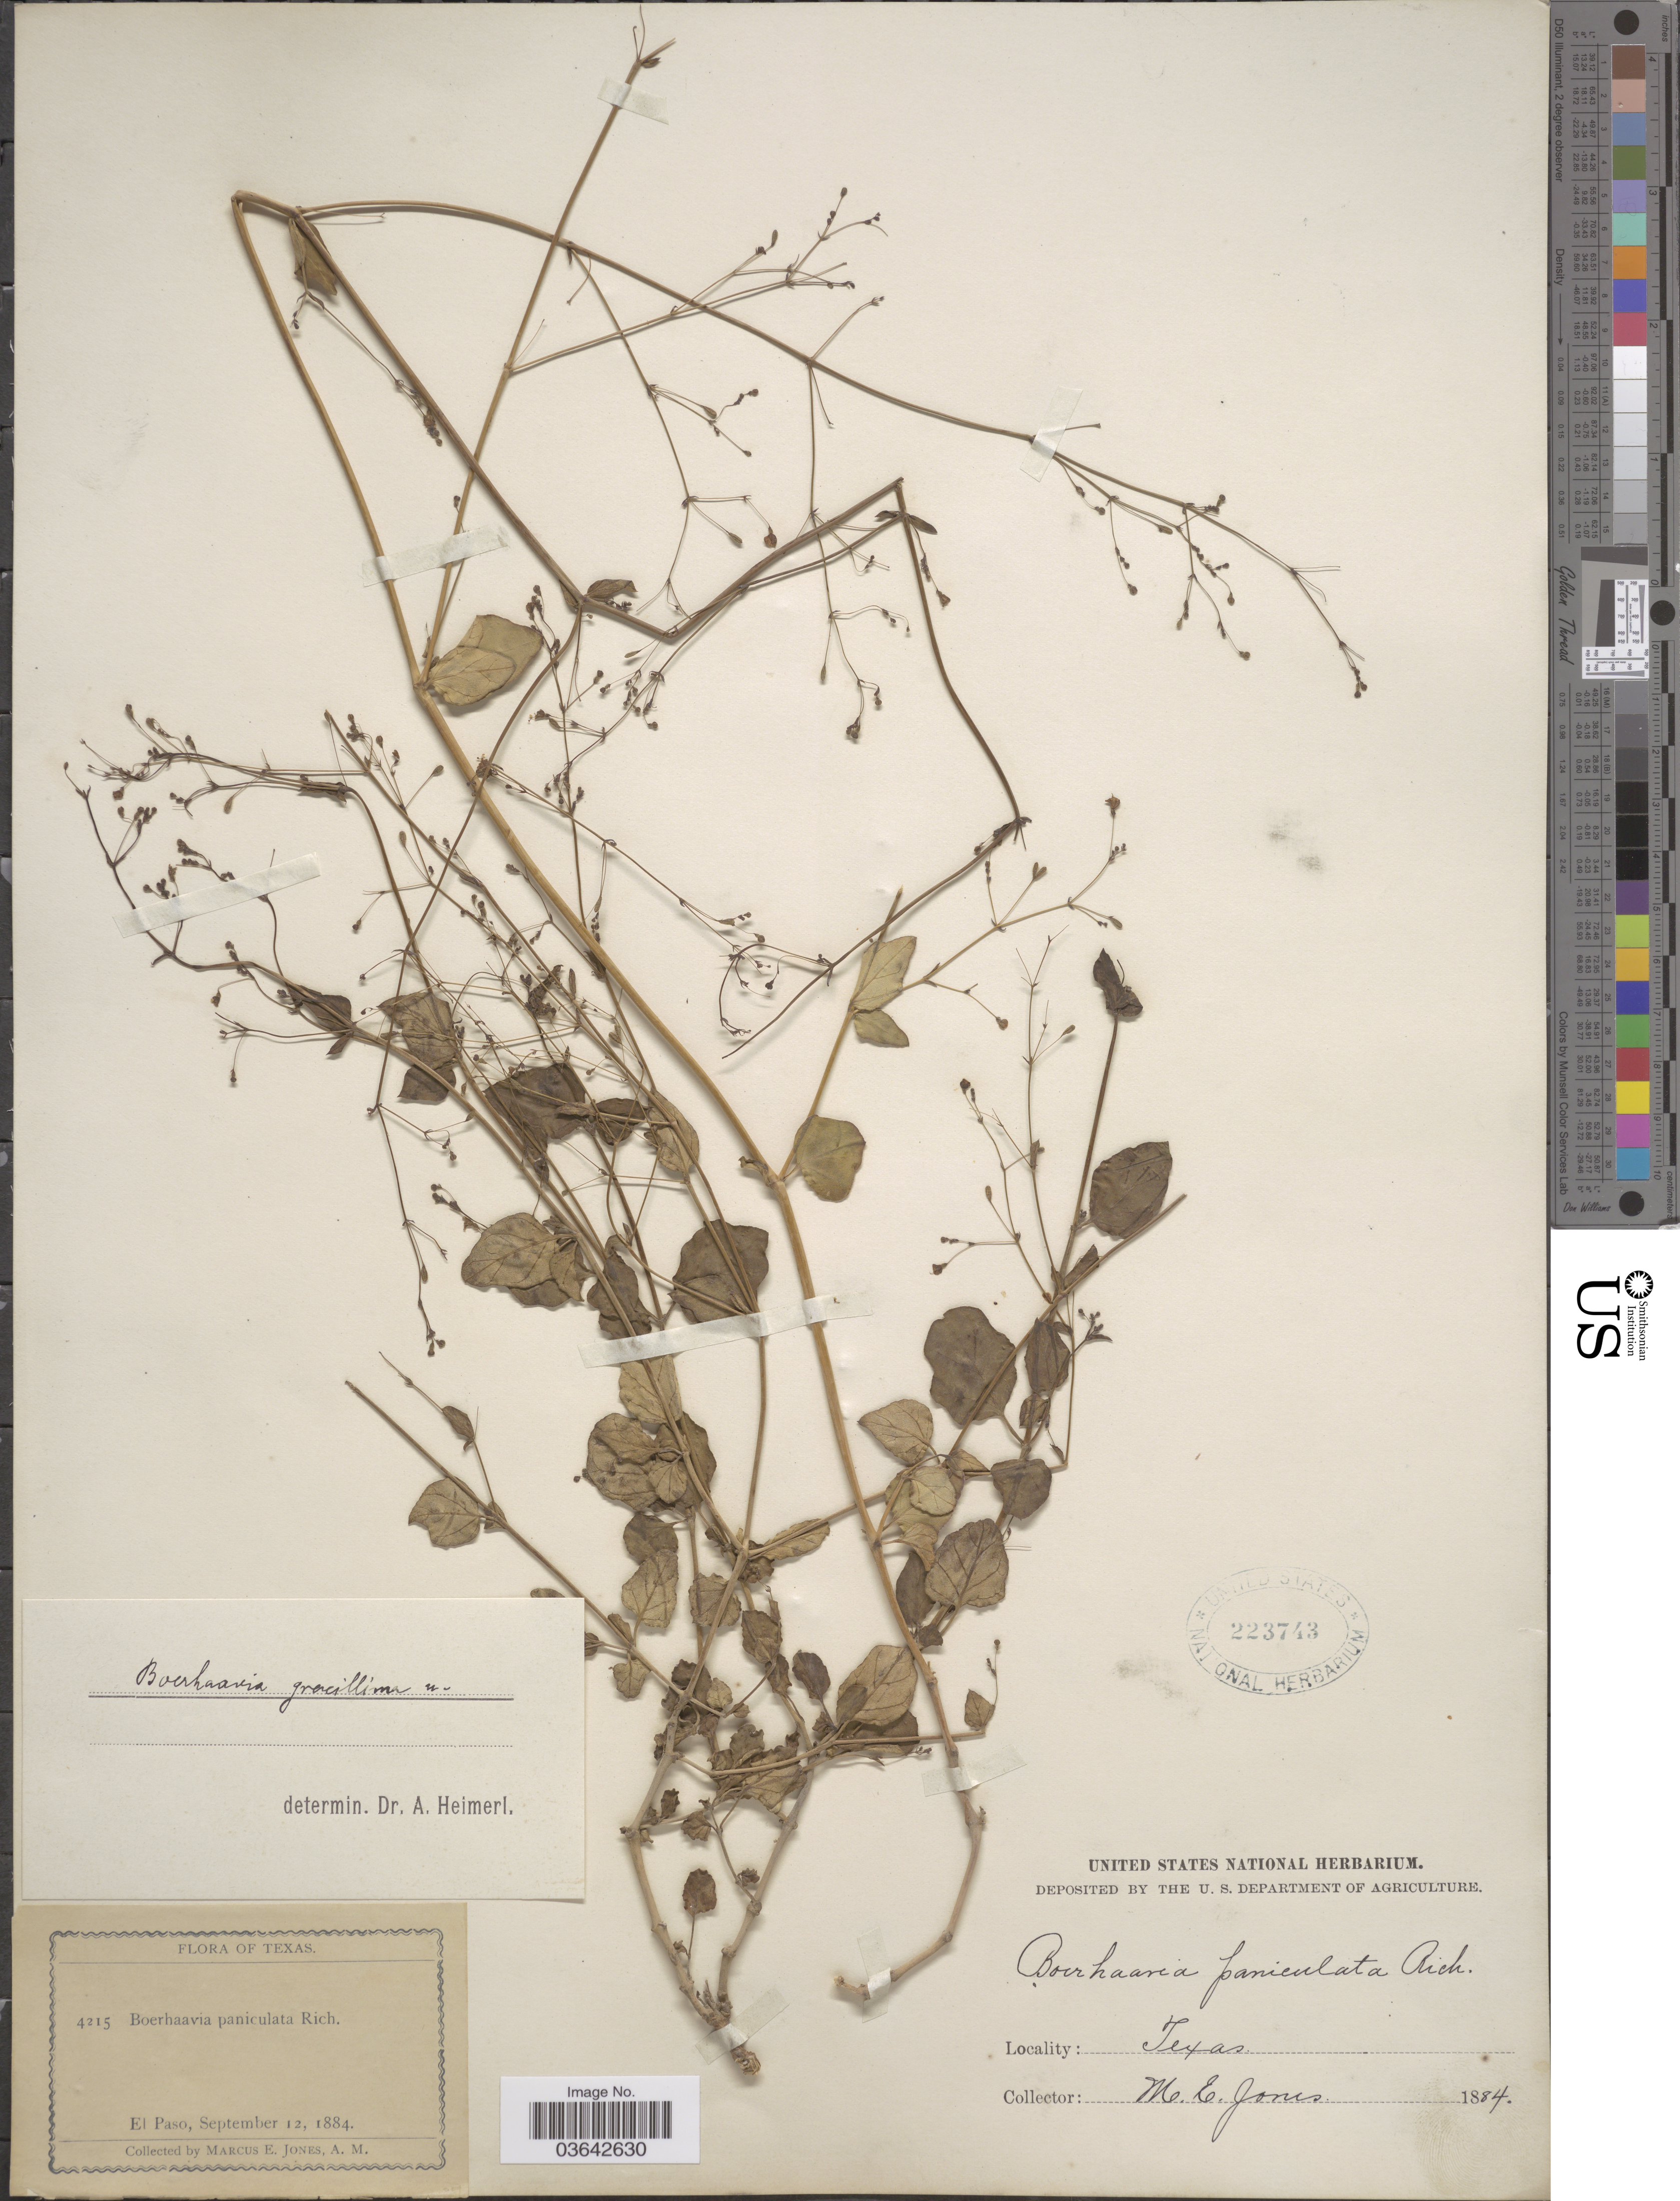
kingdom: Plantae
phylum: Tracheophyta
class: Magnoliopsida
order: Caryophyllales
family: Nyctaginaceae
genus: Boerhavia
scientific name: Boerhavia gracillima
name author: Heimerl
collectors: M. E. Jones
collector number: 4215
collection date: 1884-09-12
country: United States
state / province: Texas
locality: El Paso.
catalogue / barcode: US 223743